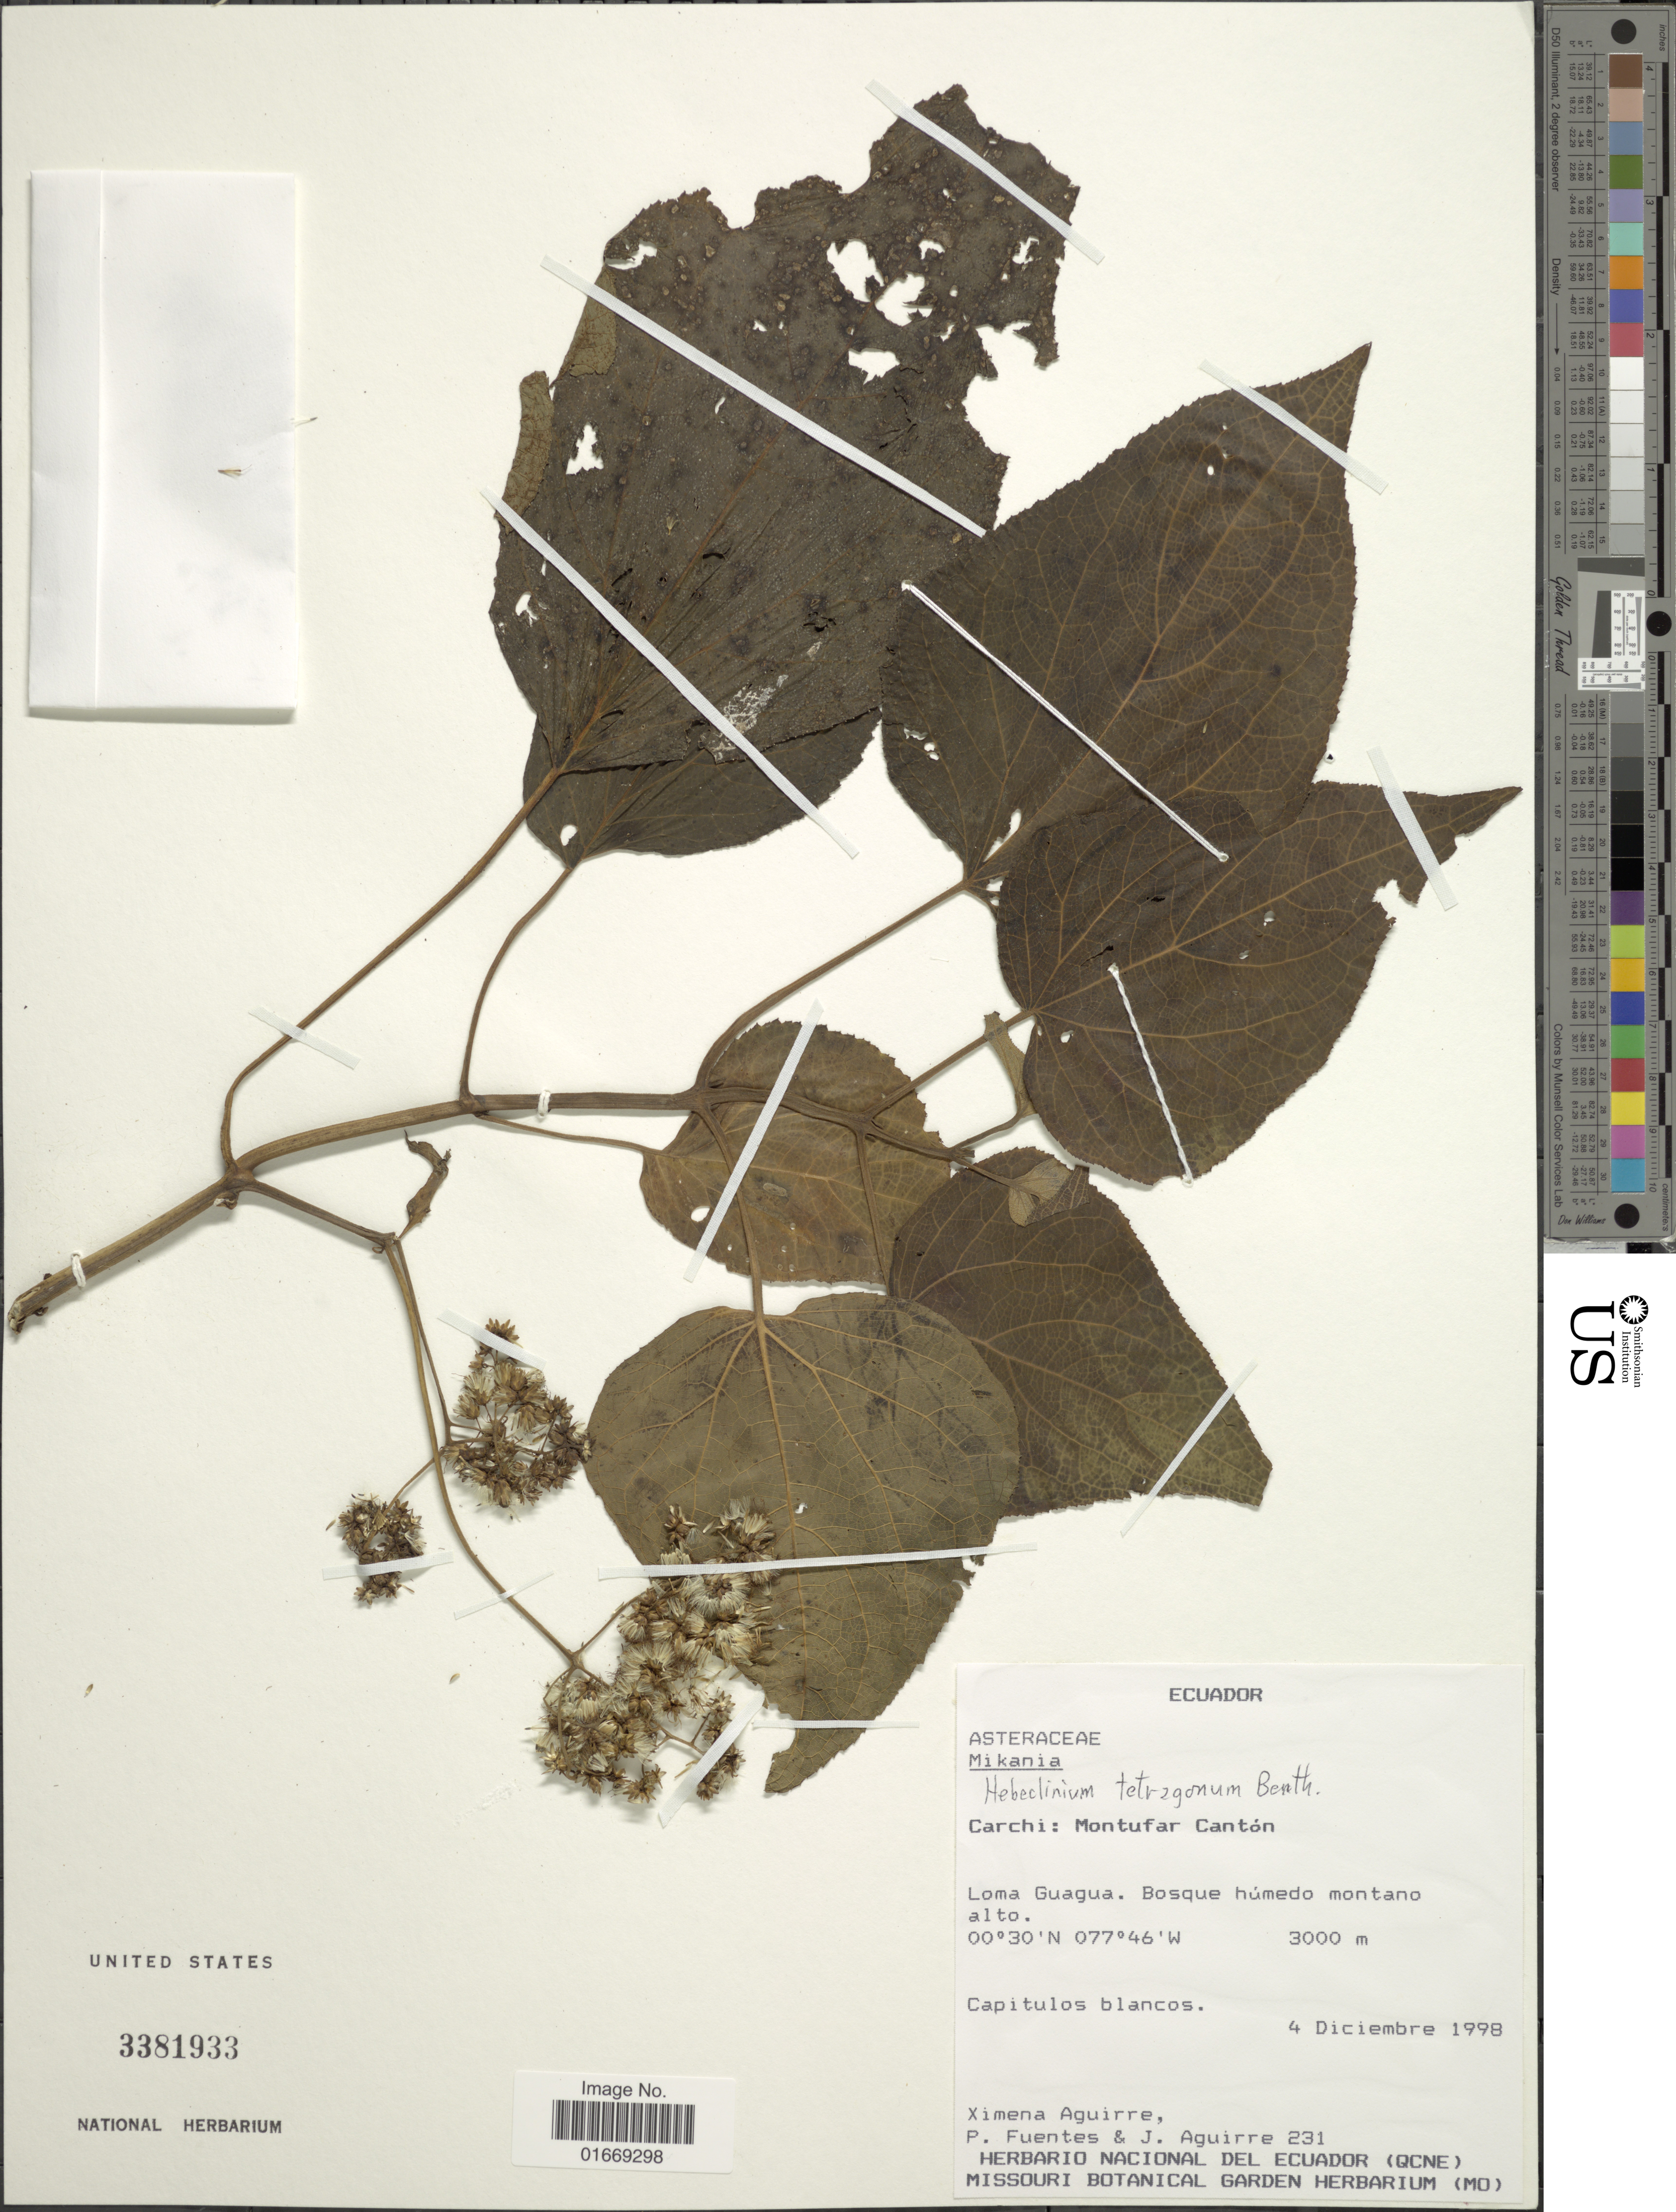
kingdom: Plantae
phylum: Tracheophyta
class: Magnoliopsida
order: Asterales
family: Asteraceae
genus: Hebeclinium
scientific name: Hebeclinium tetragonum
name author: Benth.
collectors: X. Aguirre, P. Fuentes & J. Aguirre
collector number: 231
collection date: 1998-12-04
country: Ecuador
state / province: Carchi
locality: Carchi: Montufar Contón. Loma Guagua. Bosque húmedo montano alto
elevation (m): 3000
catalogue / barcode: US 3381933